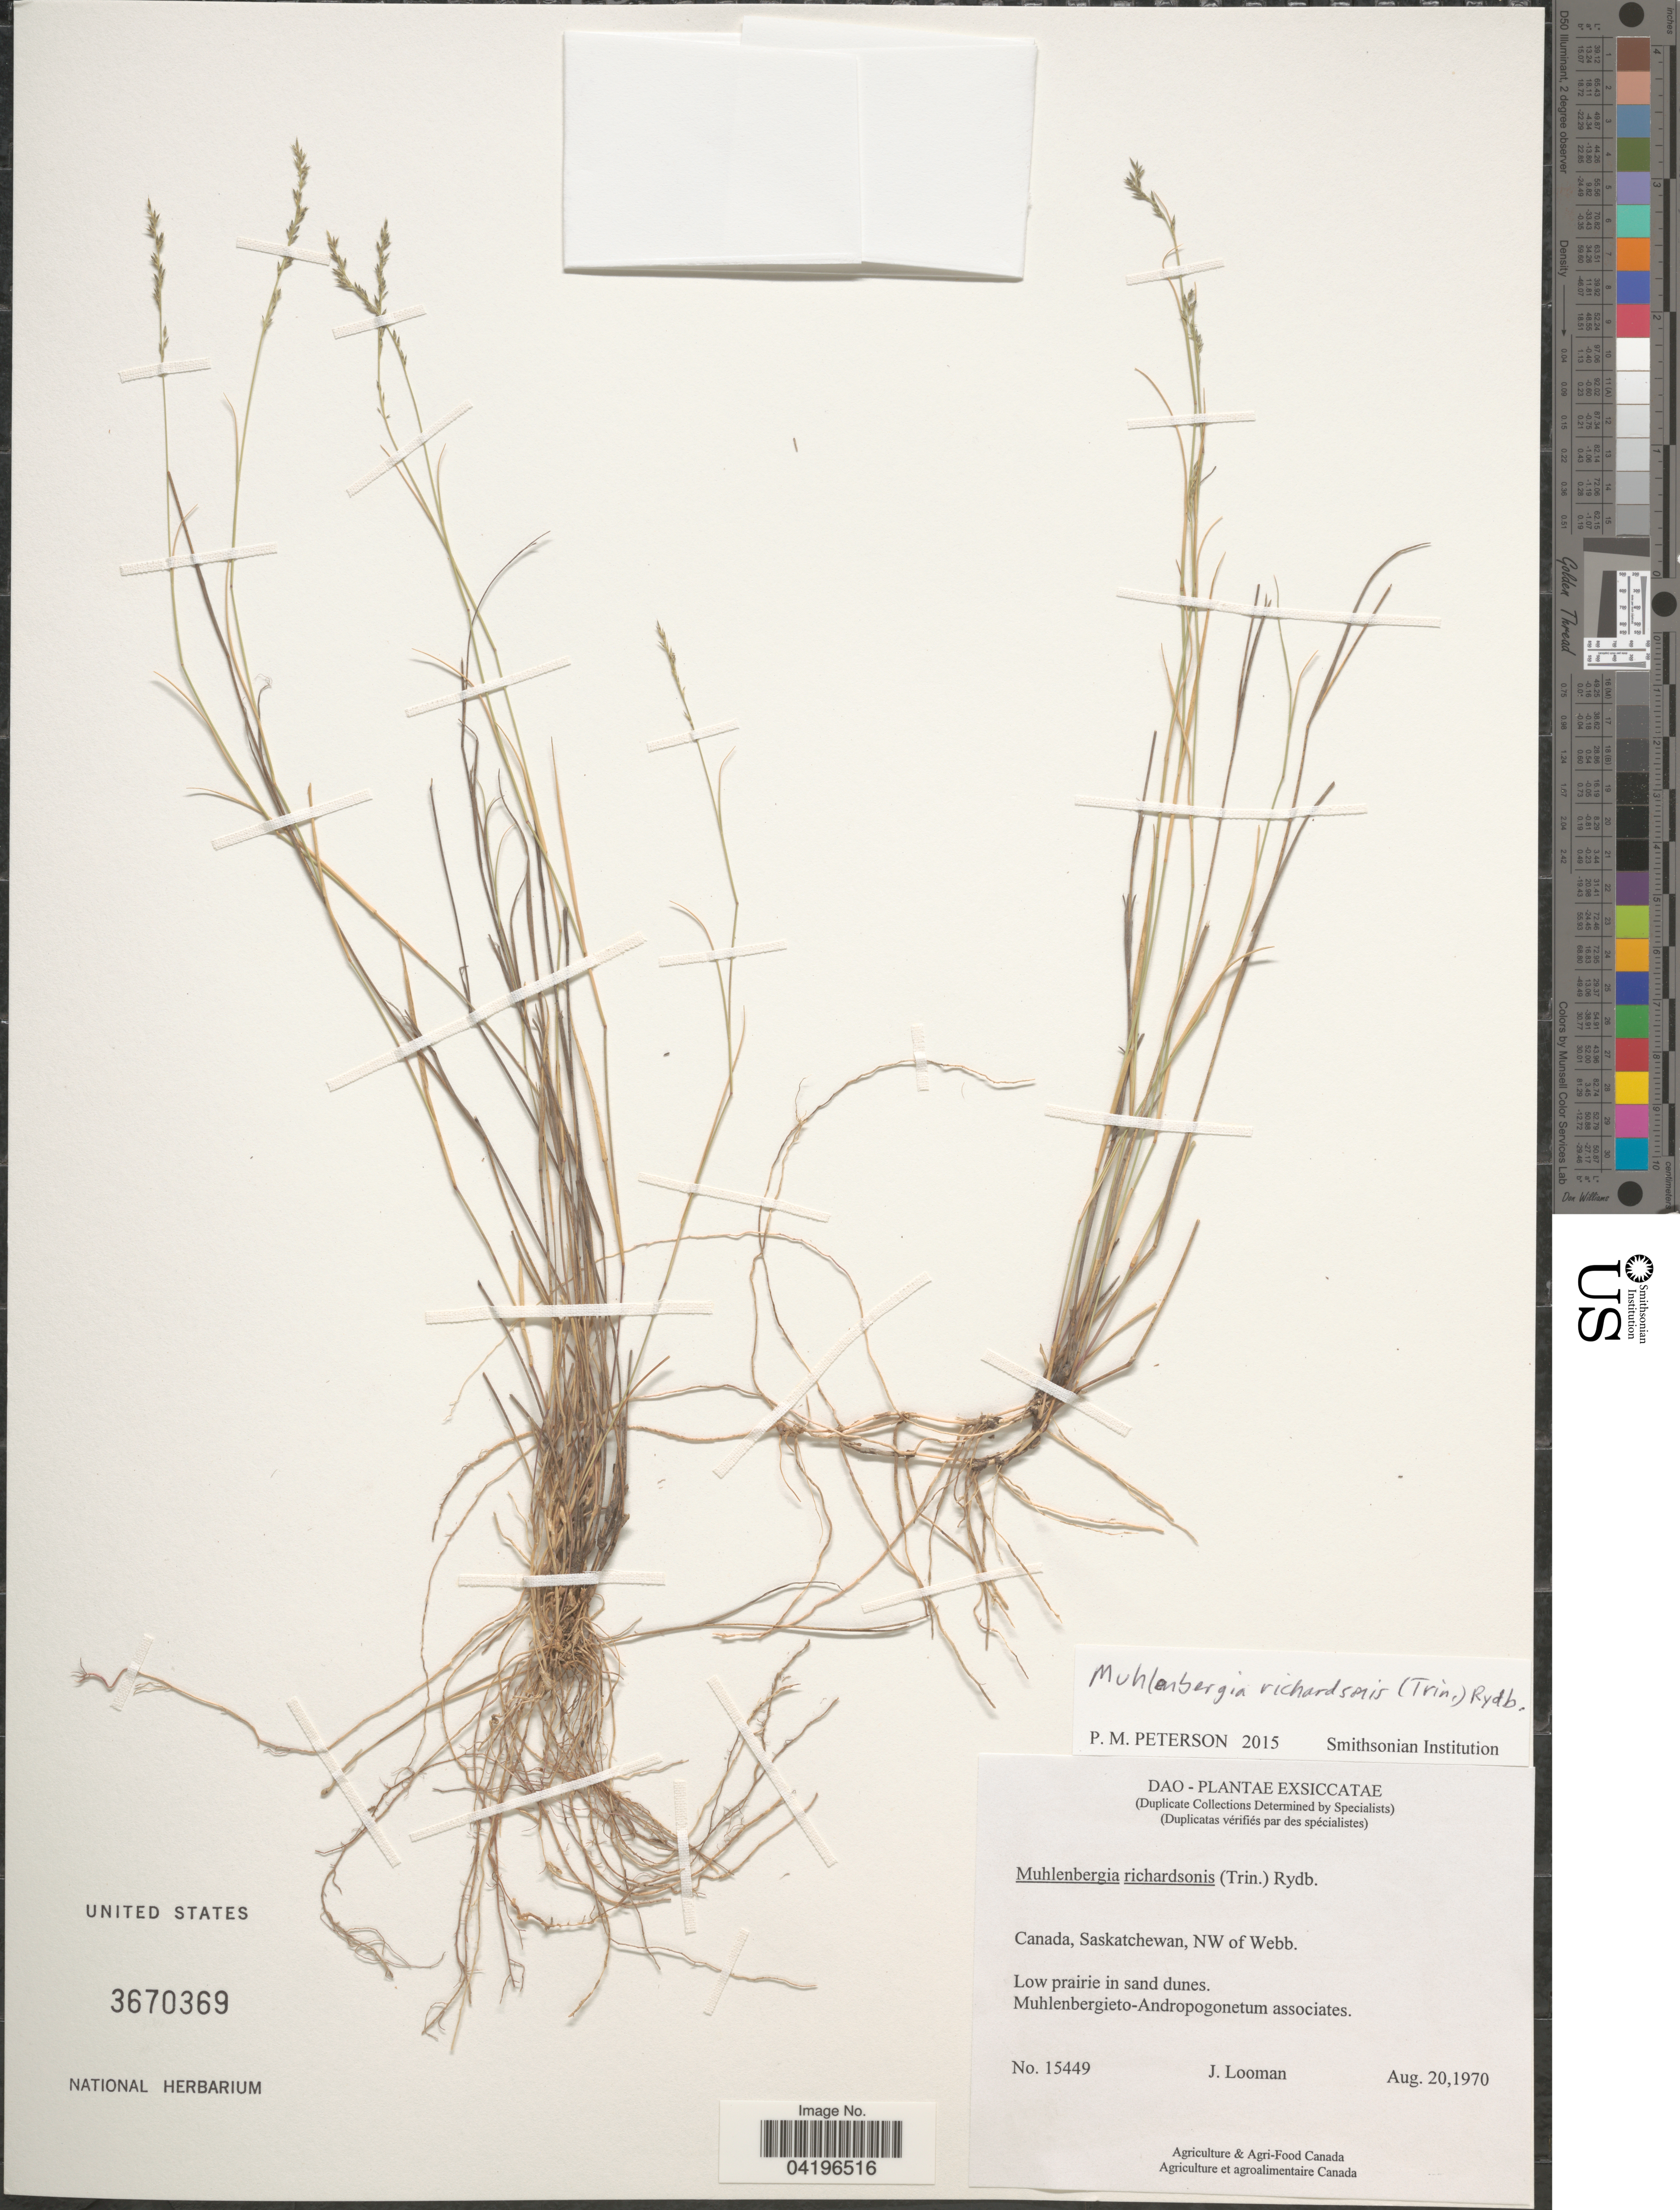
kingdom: Plantae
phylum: Tracheophyta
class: Liliopsida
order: Poales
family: Poaceae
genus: Muhlenbergia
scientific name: Muhlenbergia richardsonis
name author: (Trin.) Rydb.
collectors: J. Looman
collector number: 15449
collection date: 1970-08-20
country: Canada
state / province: Saskatchewan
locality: NW of Webb.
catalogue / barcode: US 3670369